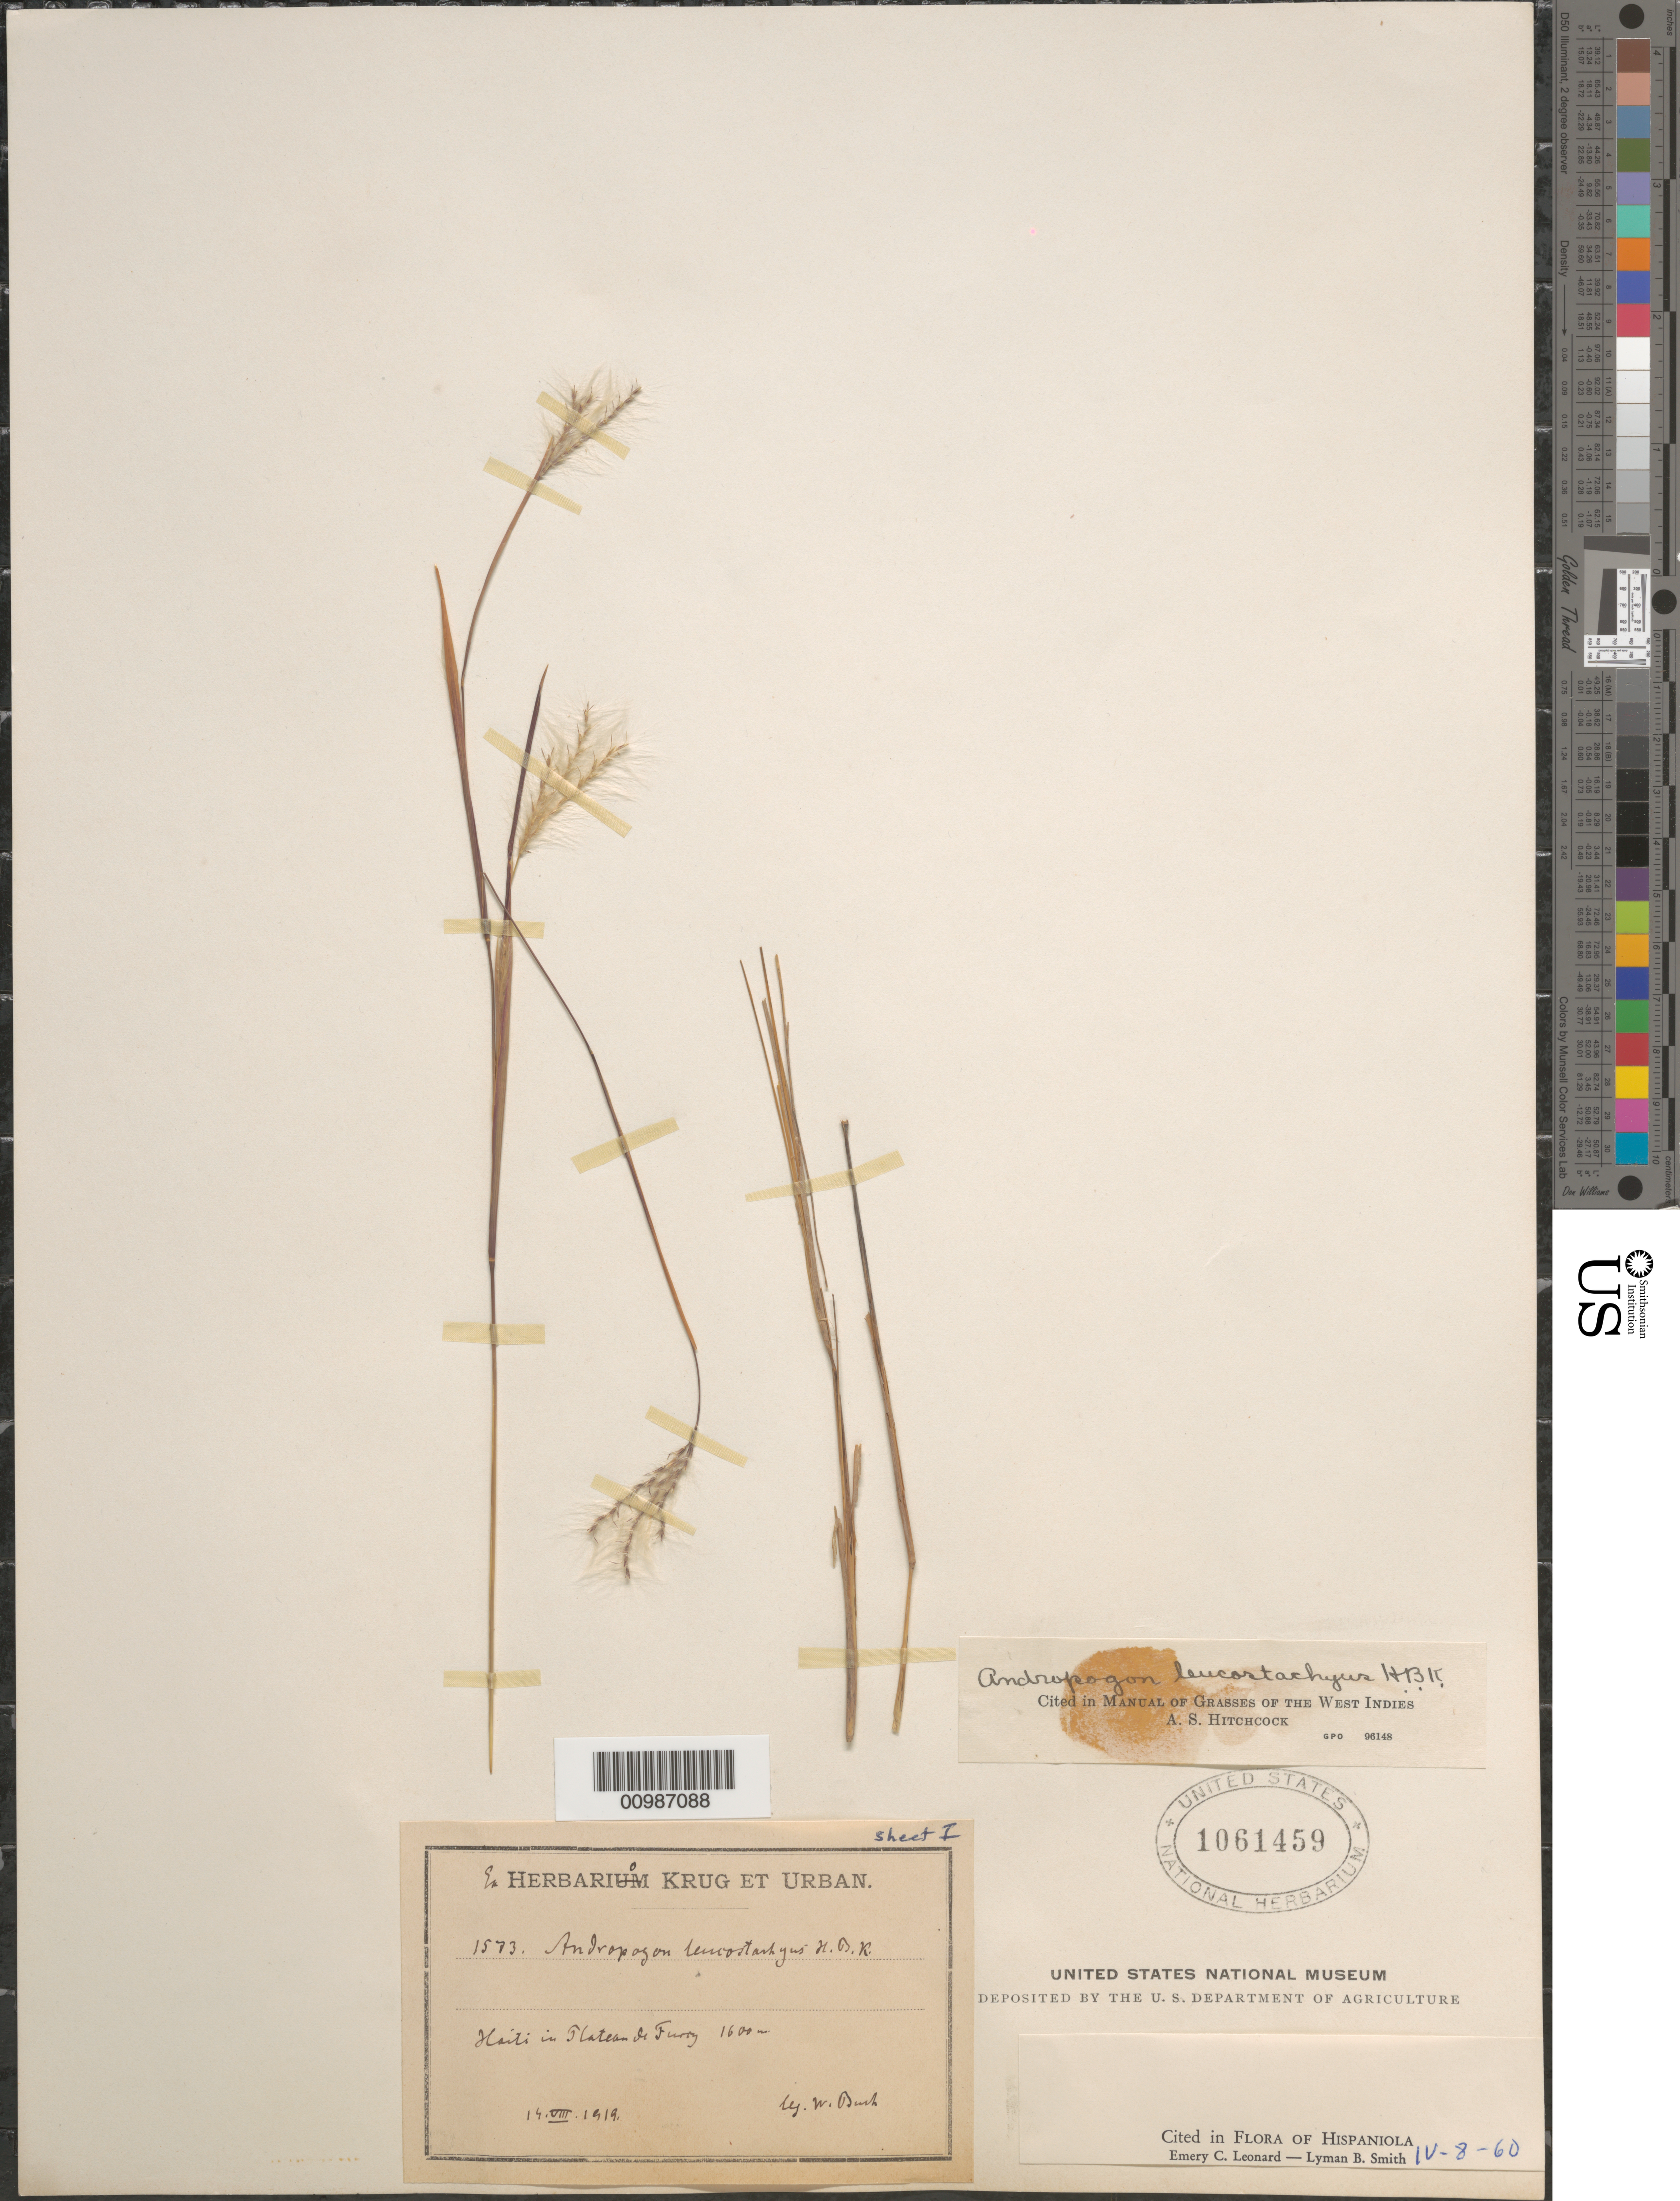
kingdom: Plantae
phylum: Tracheophyta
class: Liliopsida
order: Poales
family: Poaceae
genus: Andropogon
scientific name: Andropogon leucostachyus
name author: Kunth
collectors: W. Bush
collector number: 1573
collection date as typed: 14 Aug 1919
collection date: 1919-08-14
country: Haiti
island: Hispaniola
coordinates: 0 N, 0 E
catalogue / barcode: US 1061459